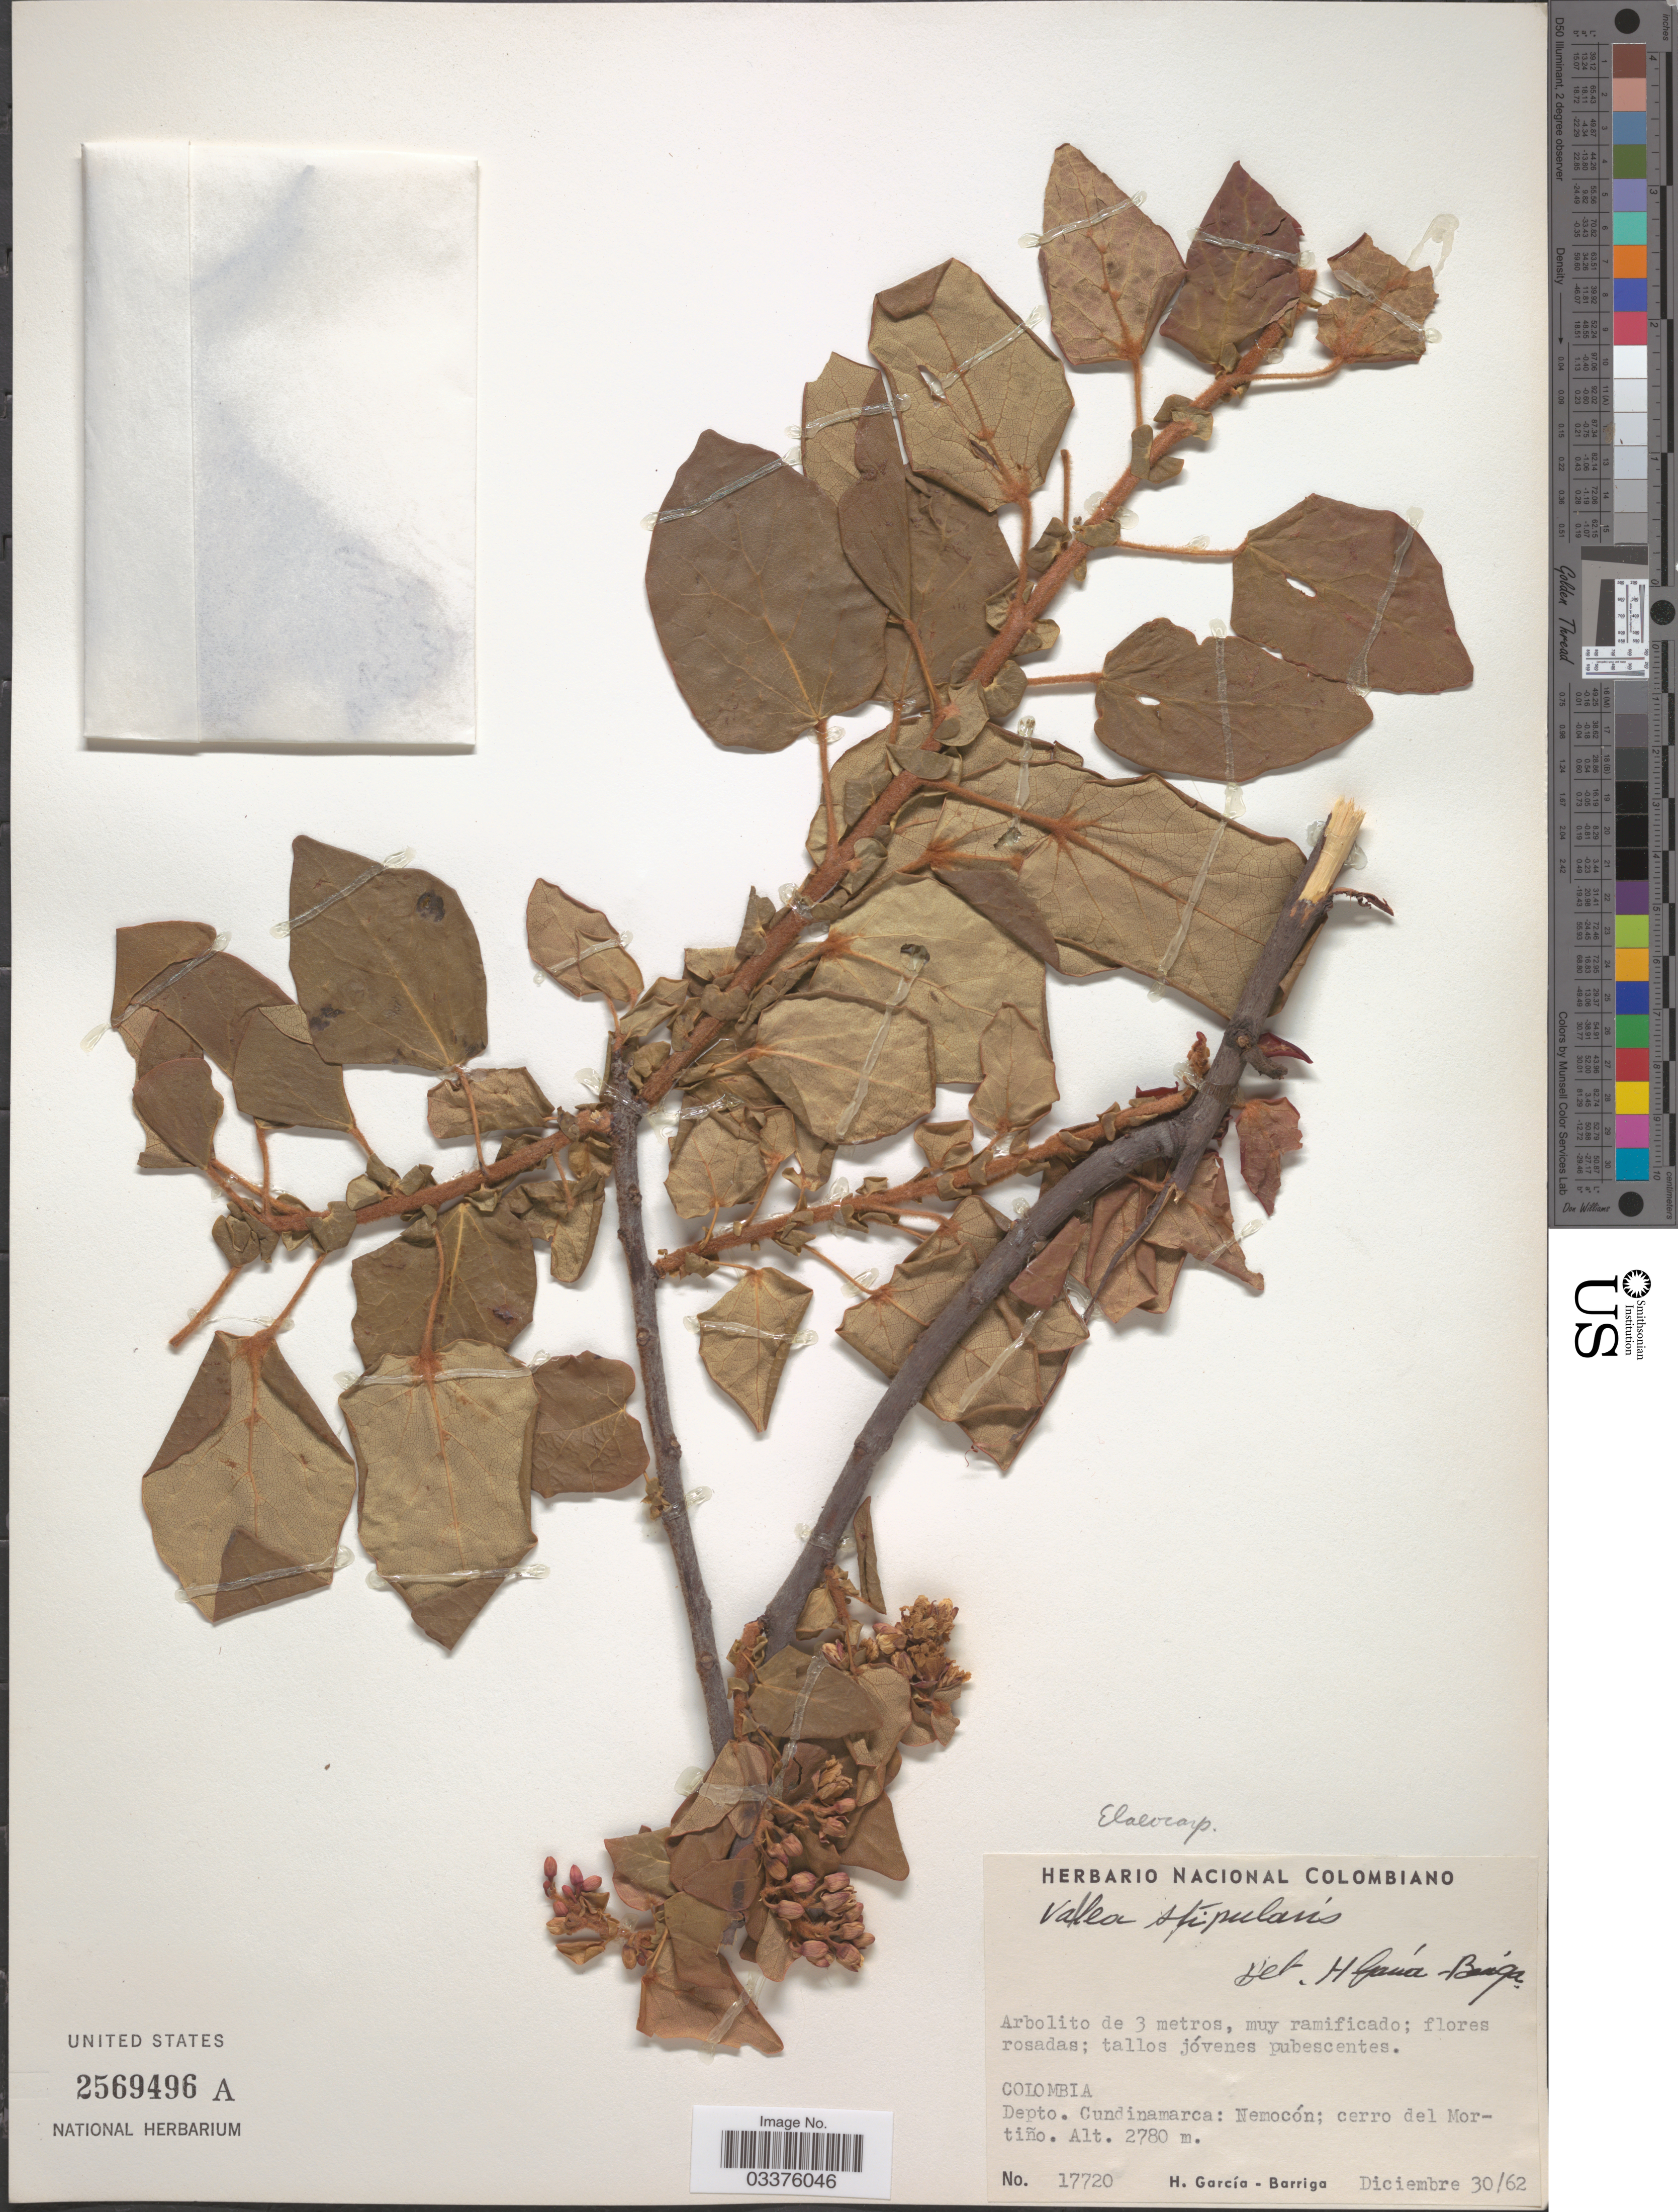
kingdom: Plantae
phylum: Tracheophyta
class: Magnoliopsida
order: Oxalidales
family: Elaeocarpaceae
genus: Vallea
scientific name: Vallea stipularis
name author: L. f.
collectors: H. García Barriga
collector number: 17720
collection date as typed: Transcribed d/m/y: 30/12/62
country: Colombia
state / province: Cundinamarca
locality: Depto. Cundinamarca: Nemocón; cerro del Mortiño.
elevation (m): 2780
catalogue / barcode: US 2569496A